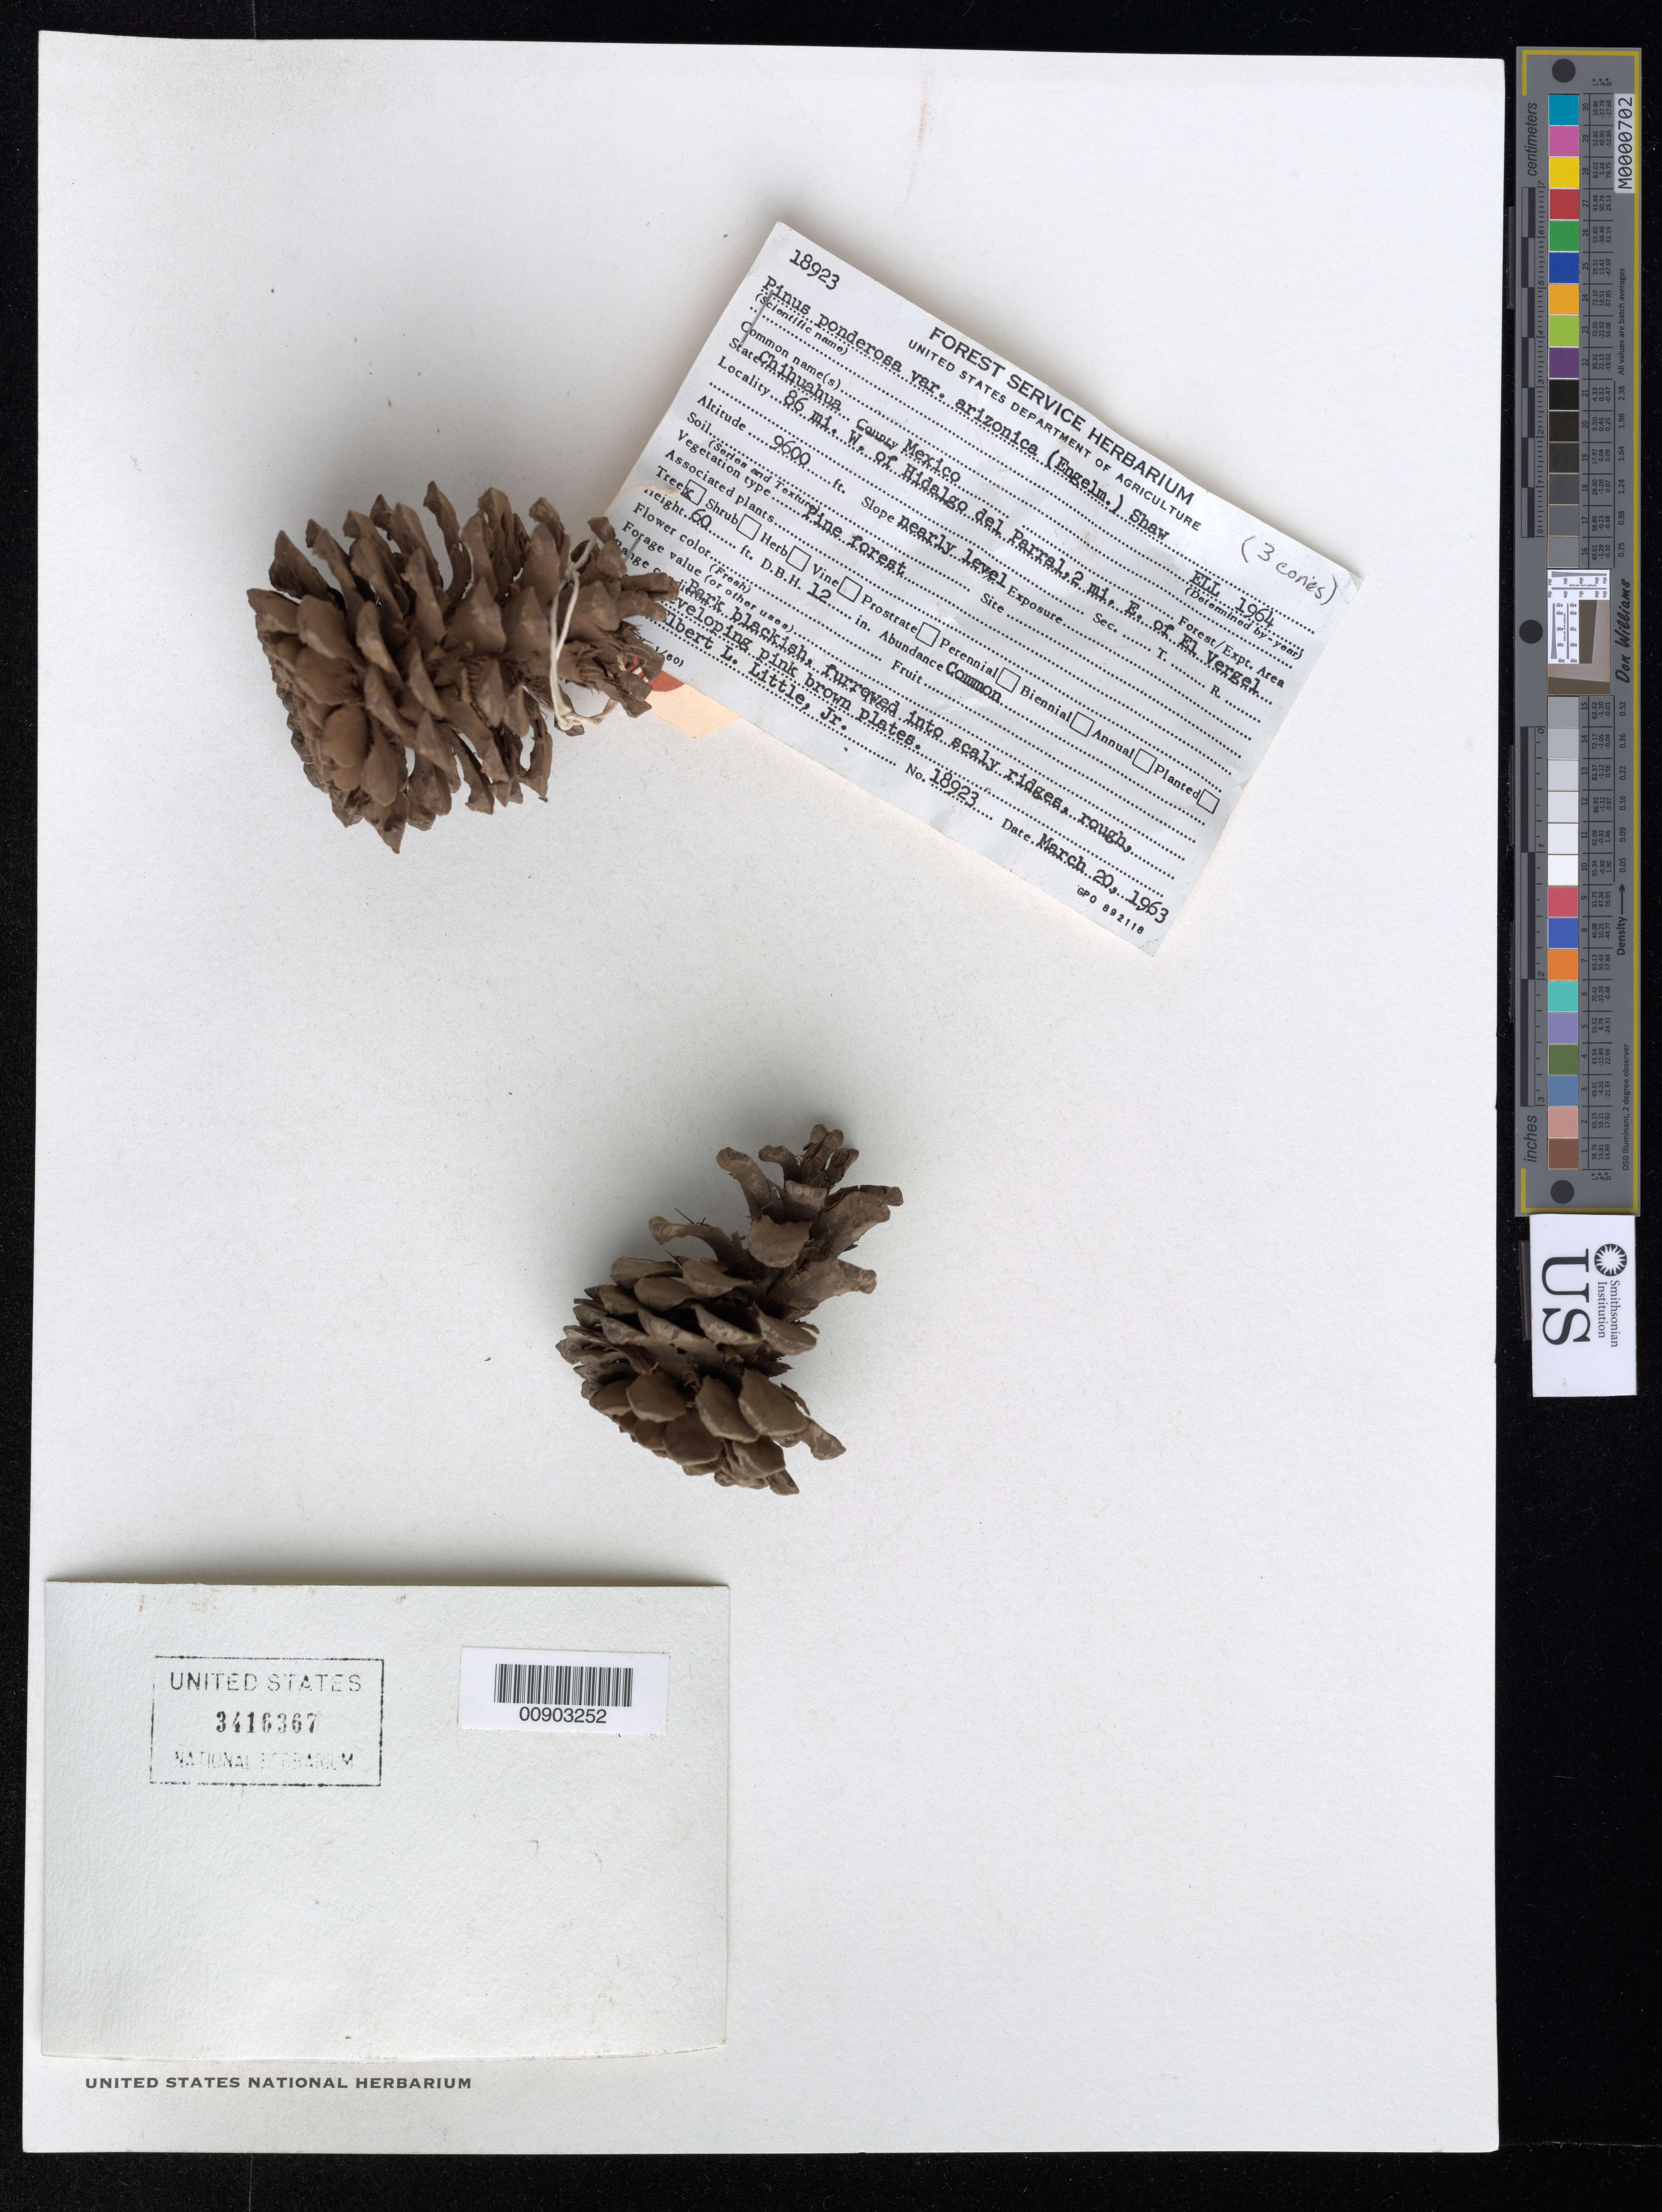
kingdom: Plantae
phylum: Tracheophyta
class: Pinopsida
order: Pinales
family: Pinaceae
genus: Pinus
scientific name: Pinus ponderosa var. arizonica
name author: (Engelm.) Shaw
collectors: E. L. Little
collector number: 18923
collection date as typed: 20 Mar 1963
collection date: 1963-03-20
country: Mexico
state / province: Chihuahua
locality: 86 mi. W. of Hidalgo del Parral, 2 mi. E. of El Vergel, Chihuahua.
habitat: Pine forest. Slope nearly level.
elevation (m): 2926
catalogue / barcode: US 3416367